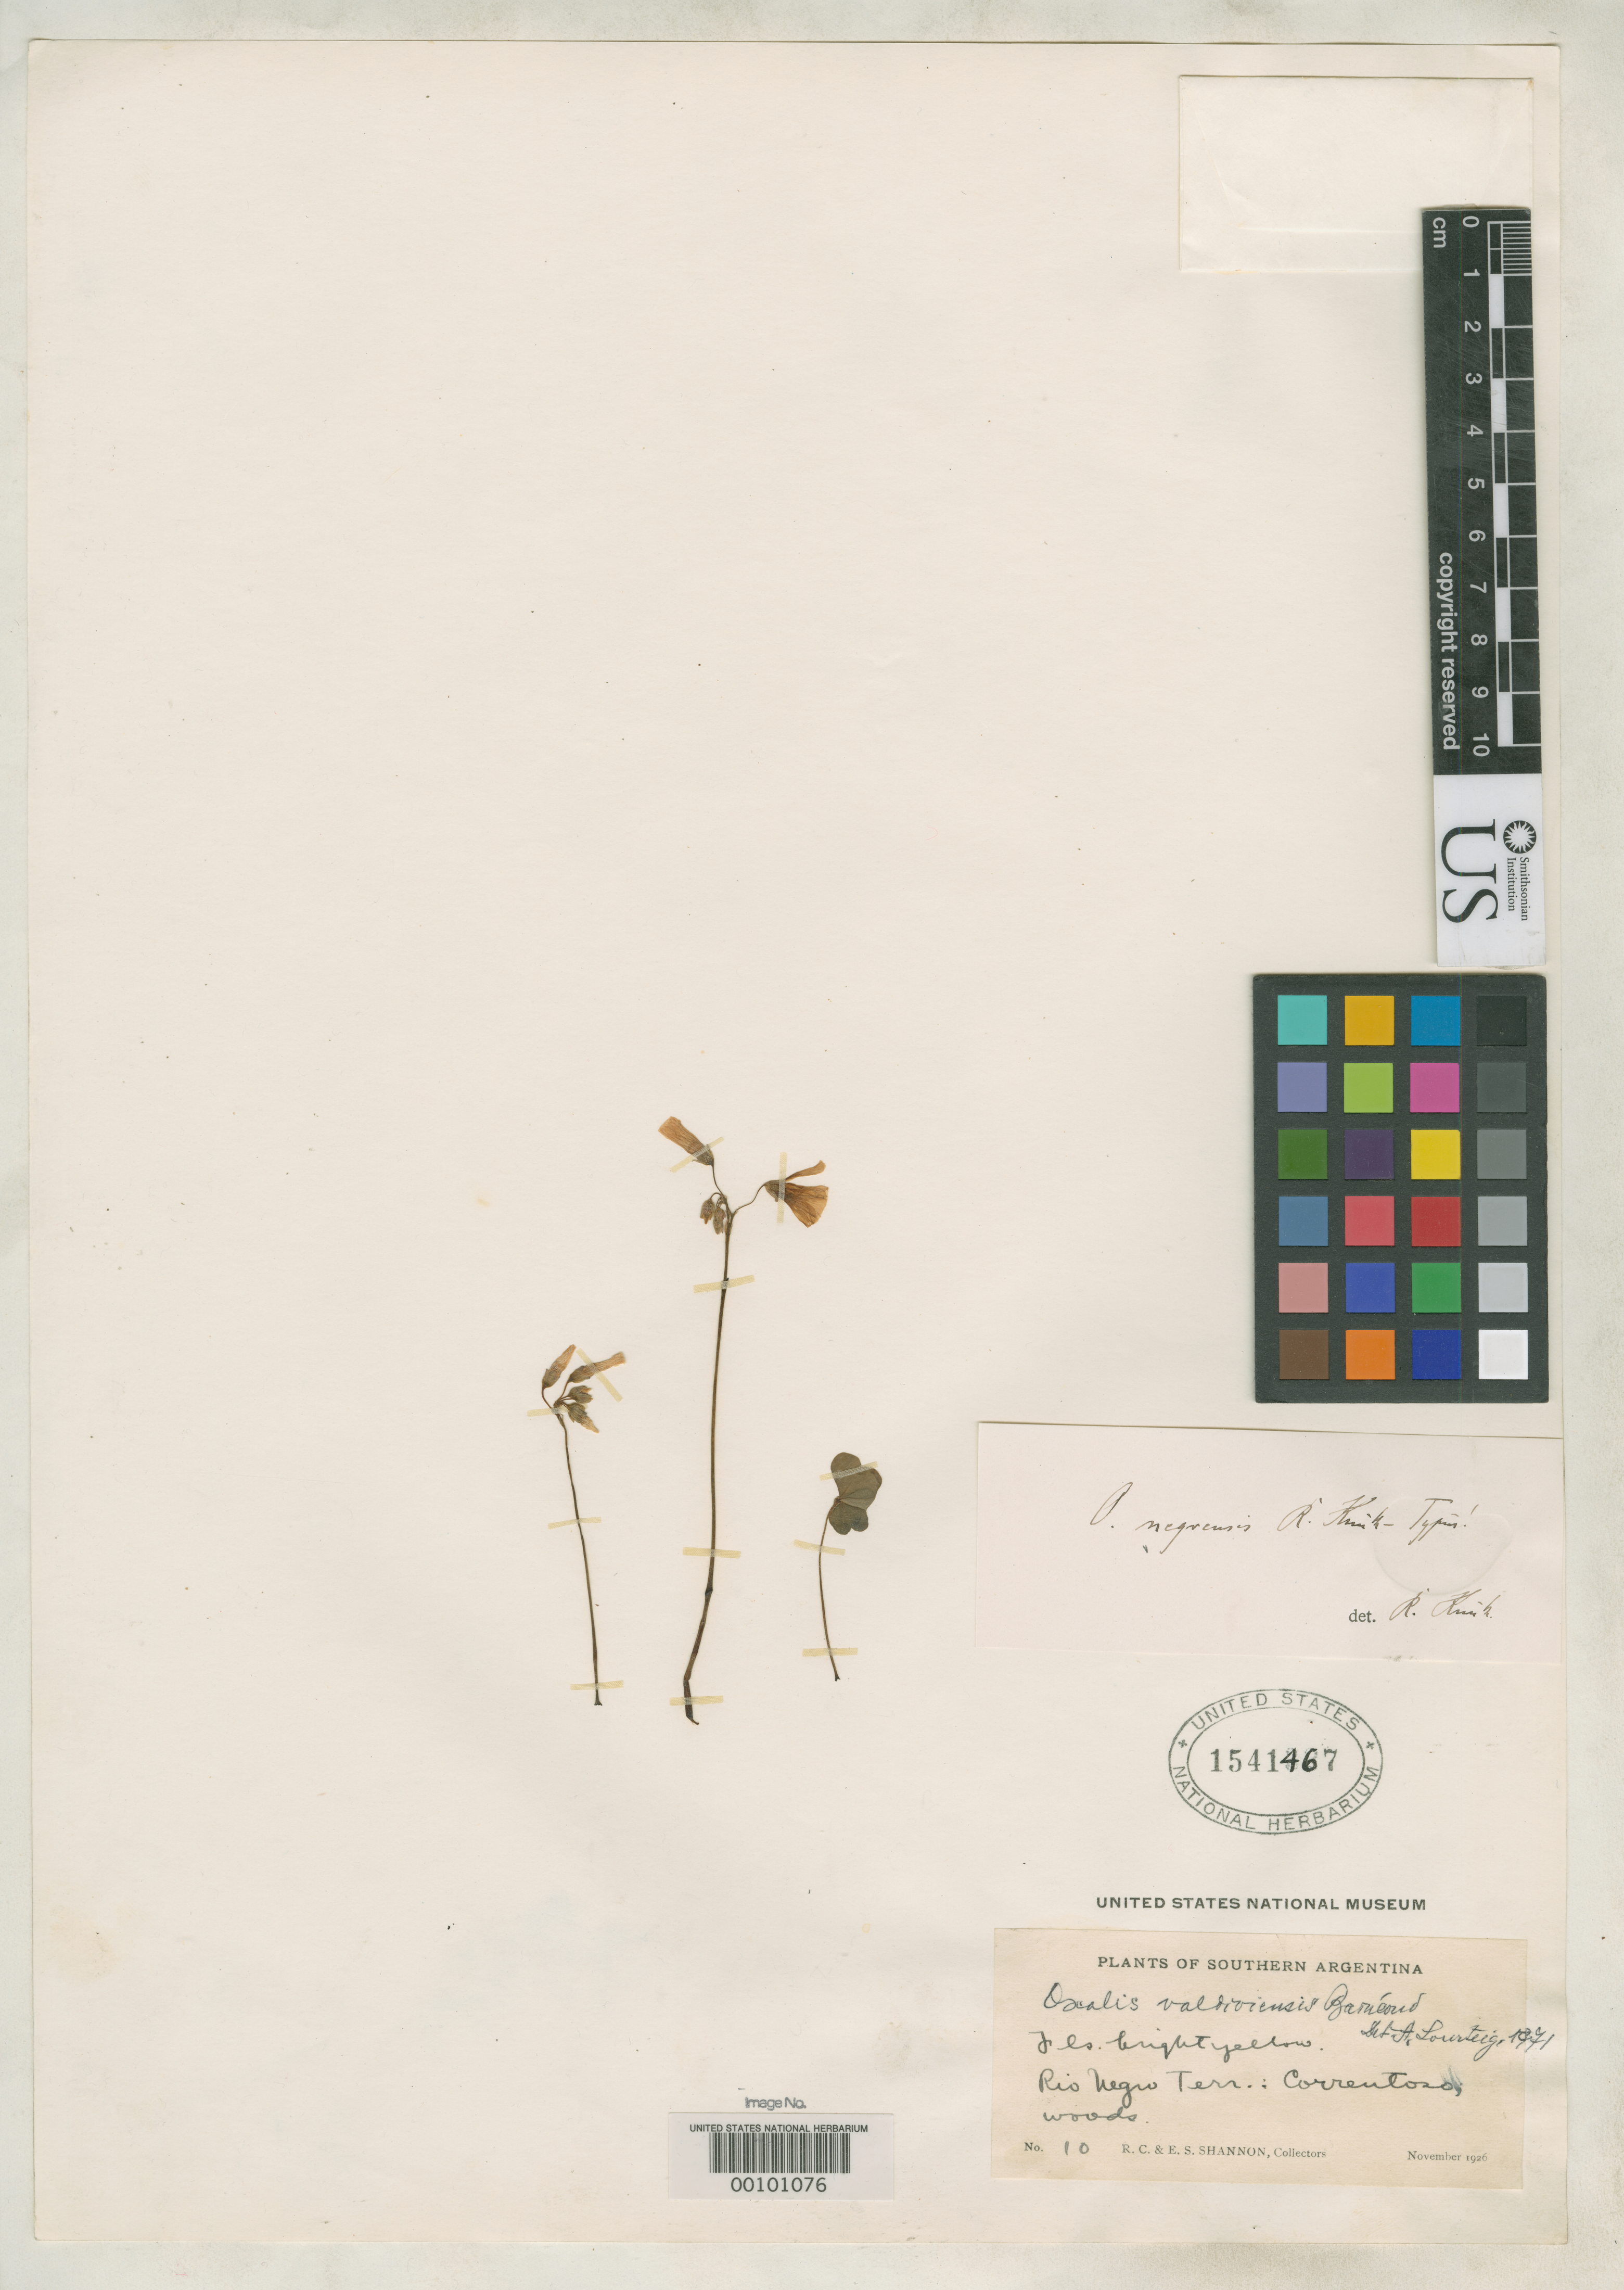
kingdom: Plantae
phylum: Tracheophyta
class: Magnoliopsida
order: Oxalidales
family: Oxalidaceae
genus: Oxalis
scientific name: Oxalis negrensis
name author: R. Knuth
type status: Holotype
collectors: R. Shannon & E. Shannon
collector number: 10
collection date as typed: Nov 1926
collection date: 1926-11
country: Argentina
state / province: Río Negro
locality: Correntoso Woods.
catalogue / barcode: US 1541467